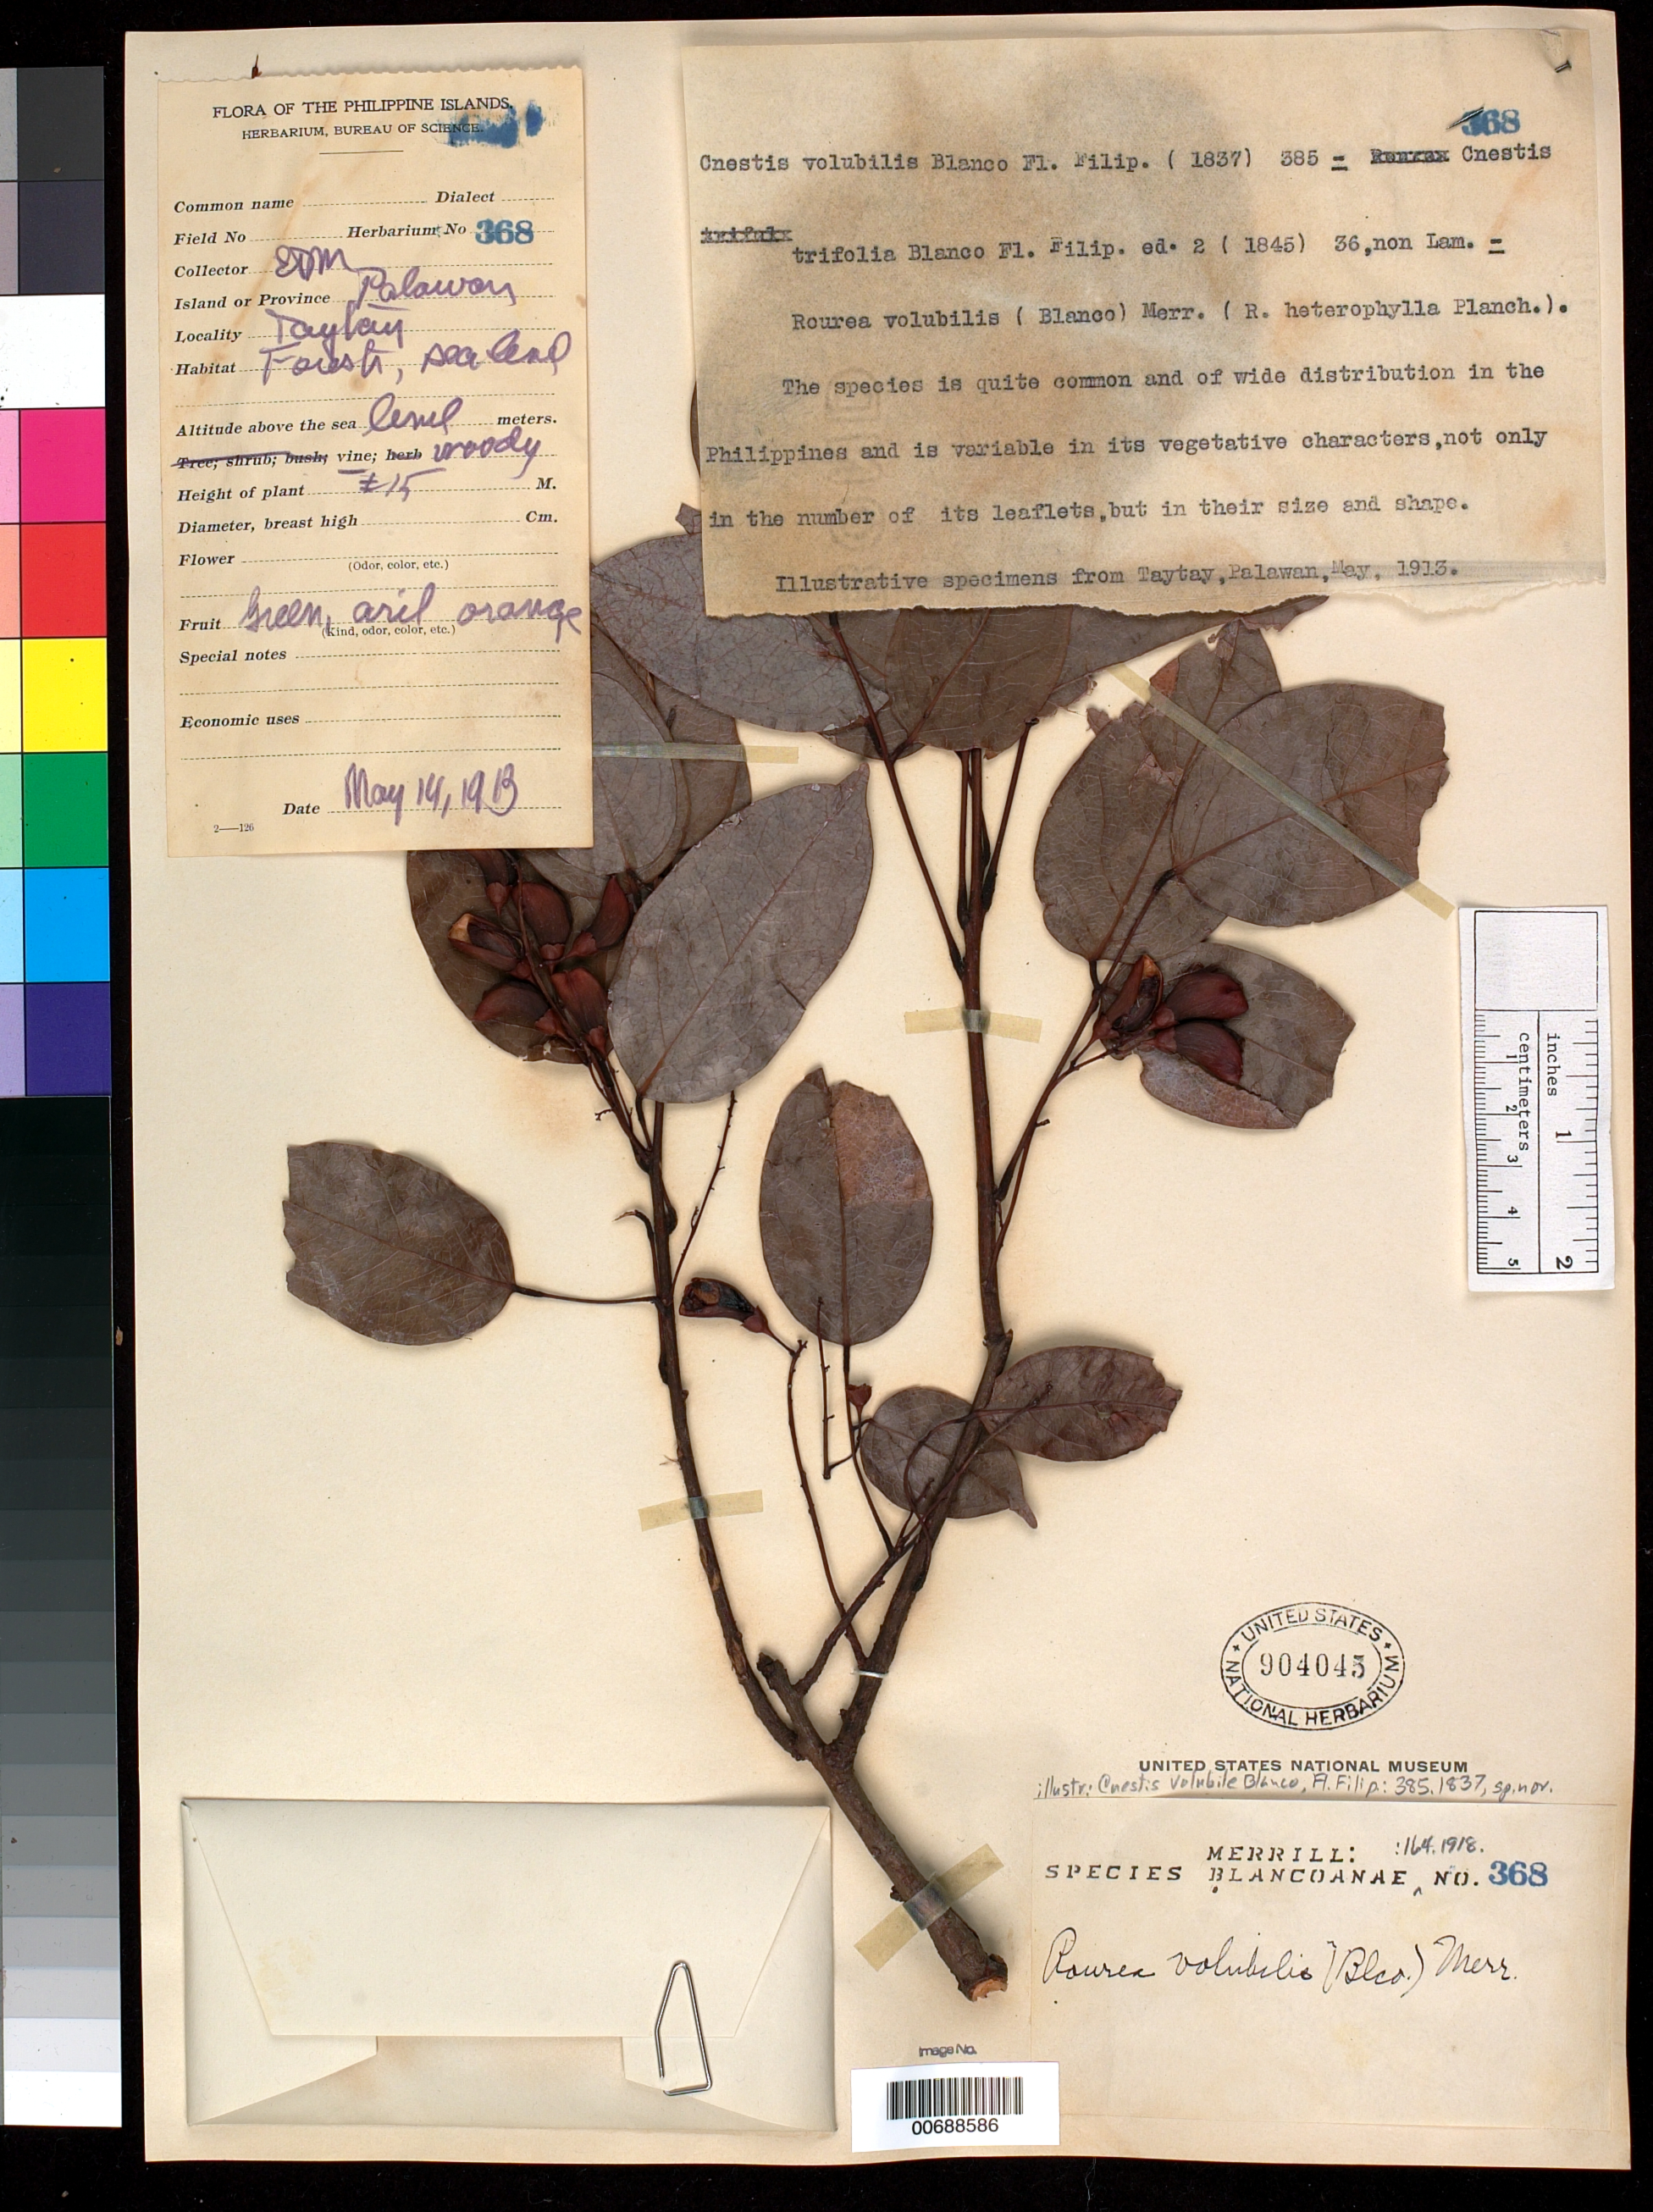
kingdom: Plantae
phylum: Tracheophyta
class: Magnoliopsida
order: Oxalidales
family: Connaraceae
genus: Rourea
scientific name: Rourea minor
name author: (Gaertn.) Leenh.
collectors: E. D. Merrill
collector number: Sp. Blancoan. 0368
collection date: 1913-05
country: Philippines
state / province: Mimaropa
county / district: Palawan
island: Luzon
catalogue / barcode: US 904045